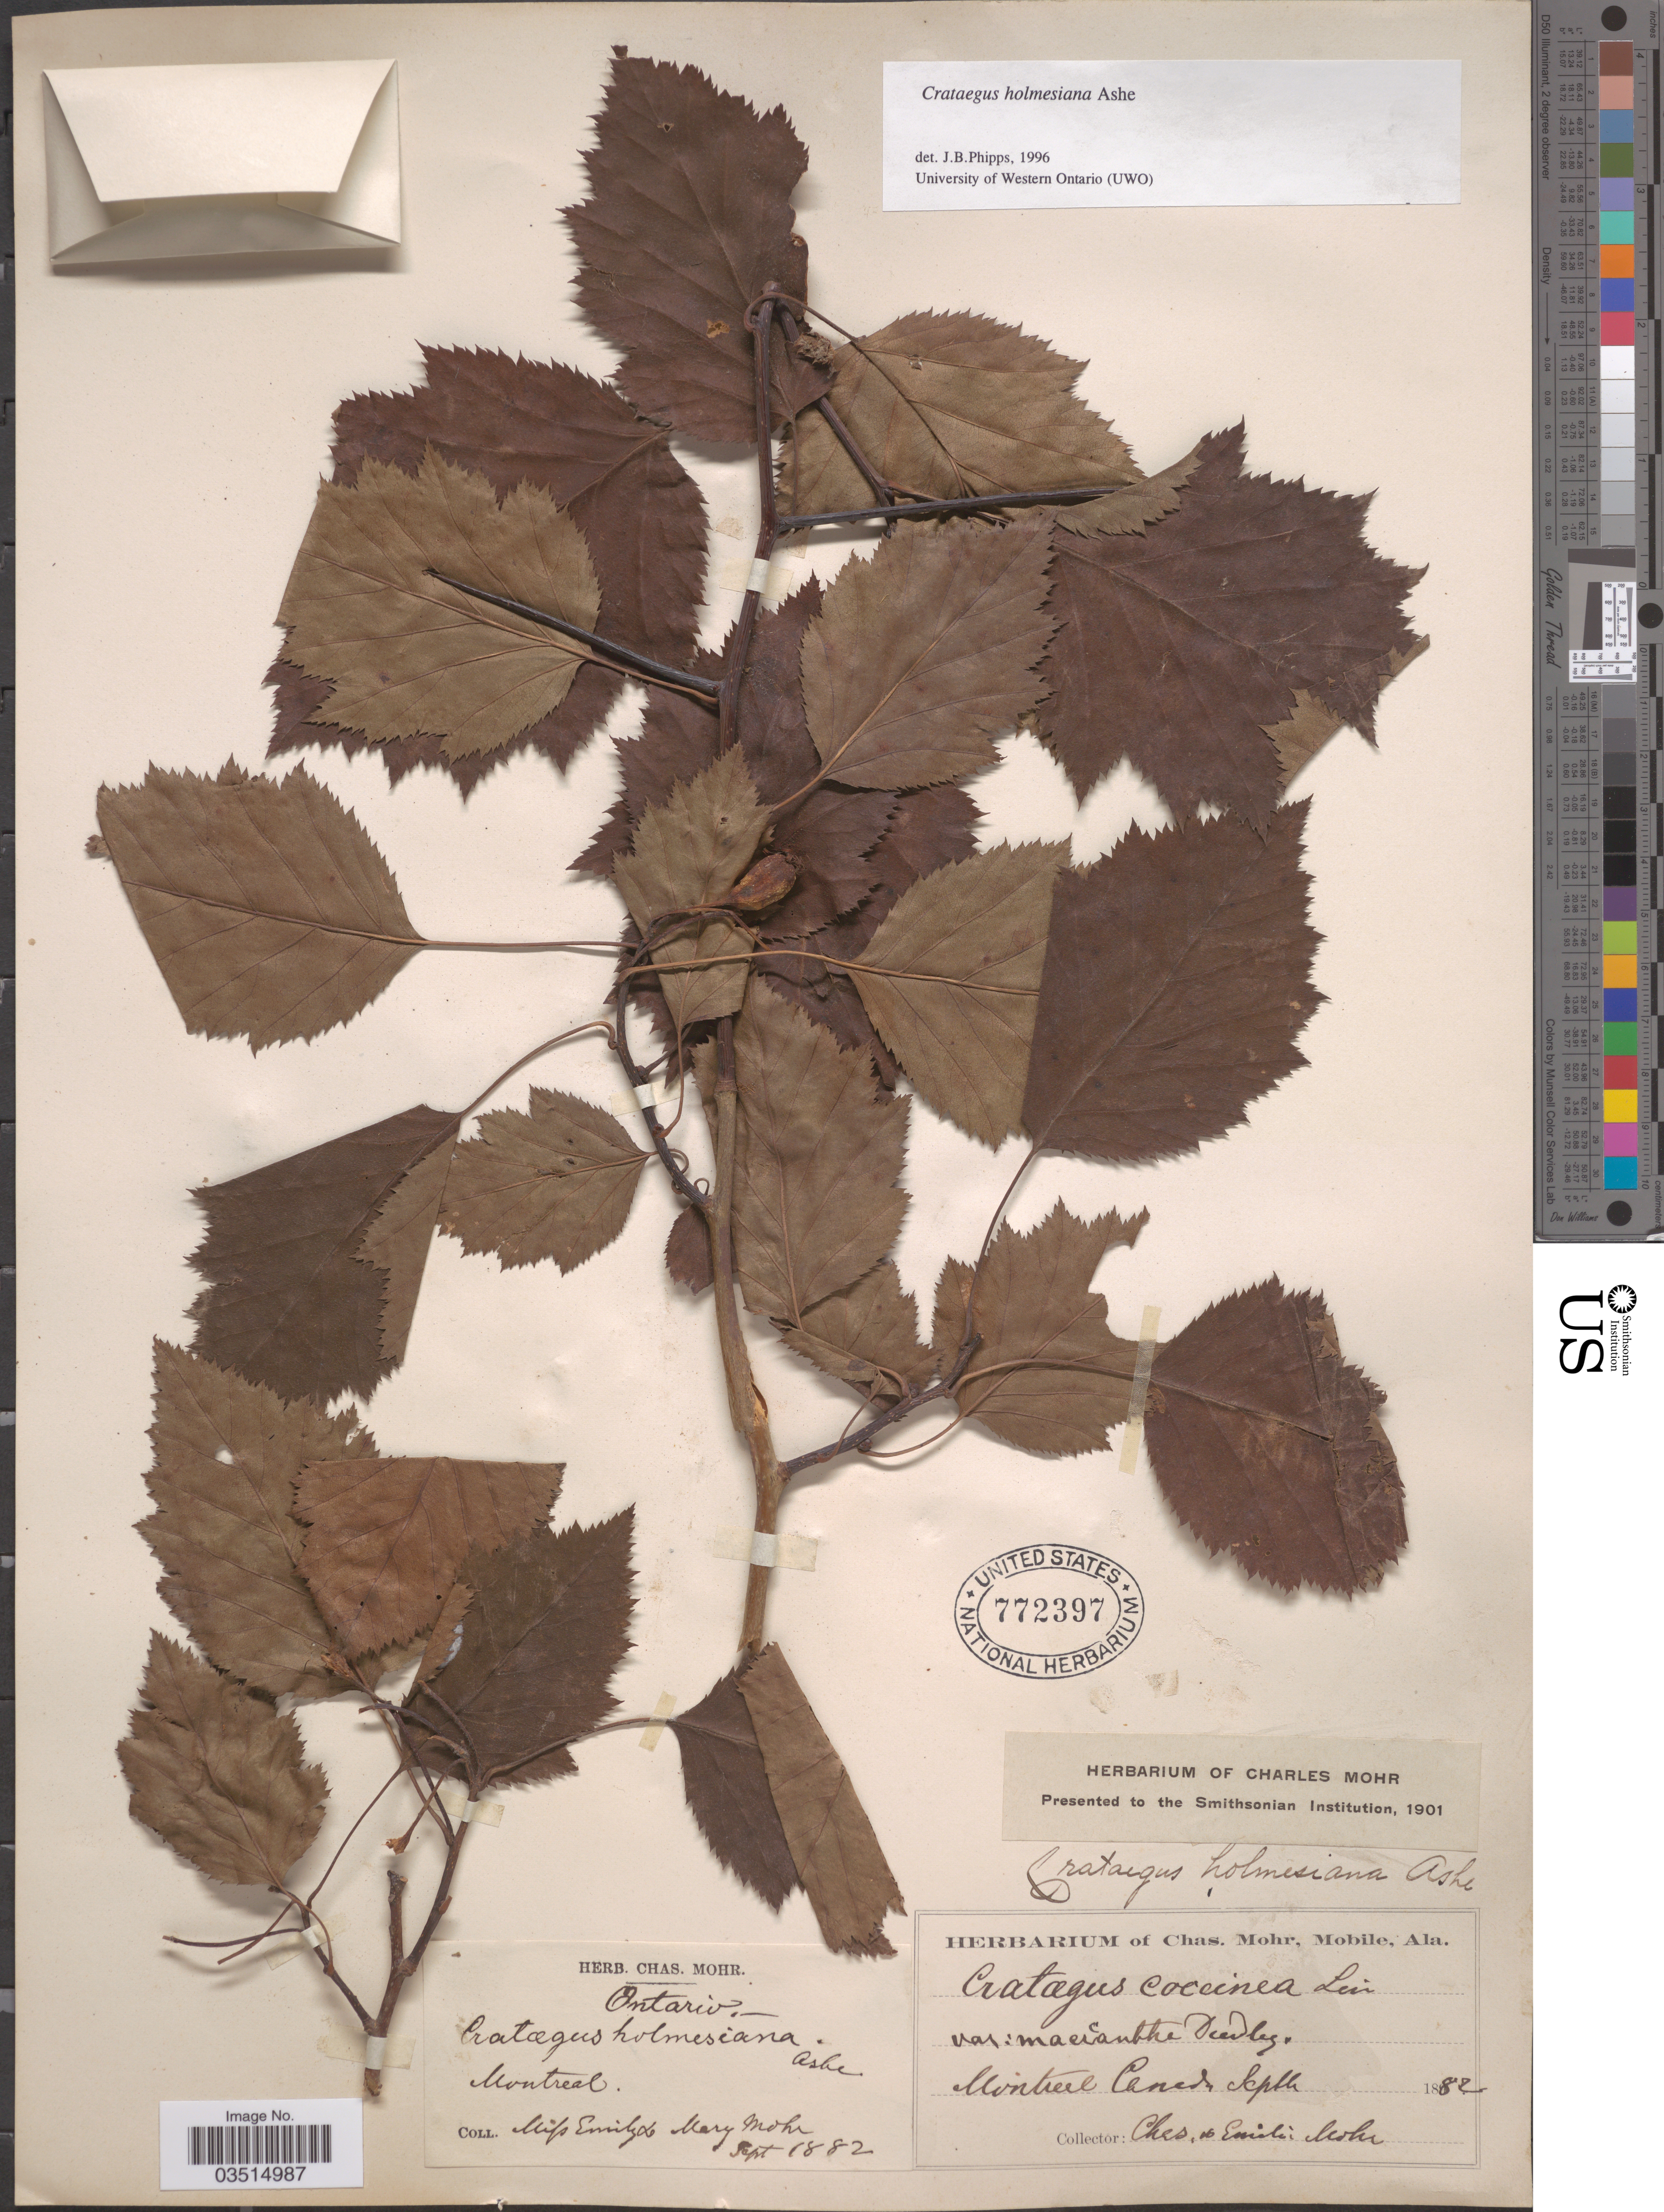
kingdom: Plantae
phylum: Tracheophyta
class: Magnoliopsida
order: Rosales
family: Rosaceae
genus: Crataegus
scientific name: Crataegus holmesiana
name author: Ashe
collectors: E. Mohr, M. Mohr & Mohr, C. T. (herbarium)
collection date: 1882-09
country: Canada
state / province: Ontario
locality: Montreal [2 elements mounted on sheet?]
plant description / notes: Specimen mounted with 2 elements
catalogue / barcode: US 772397